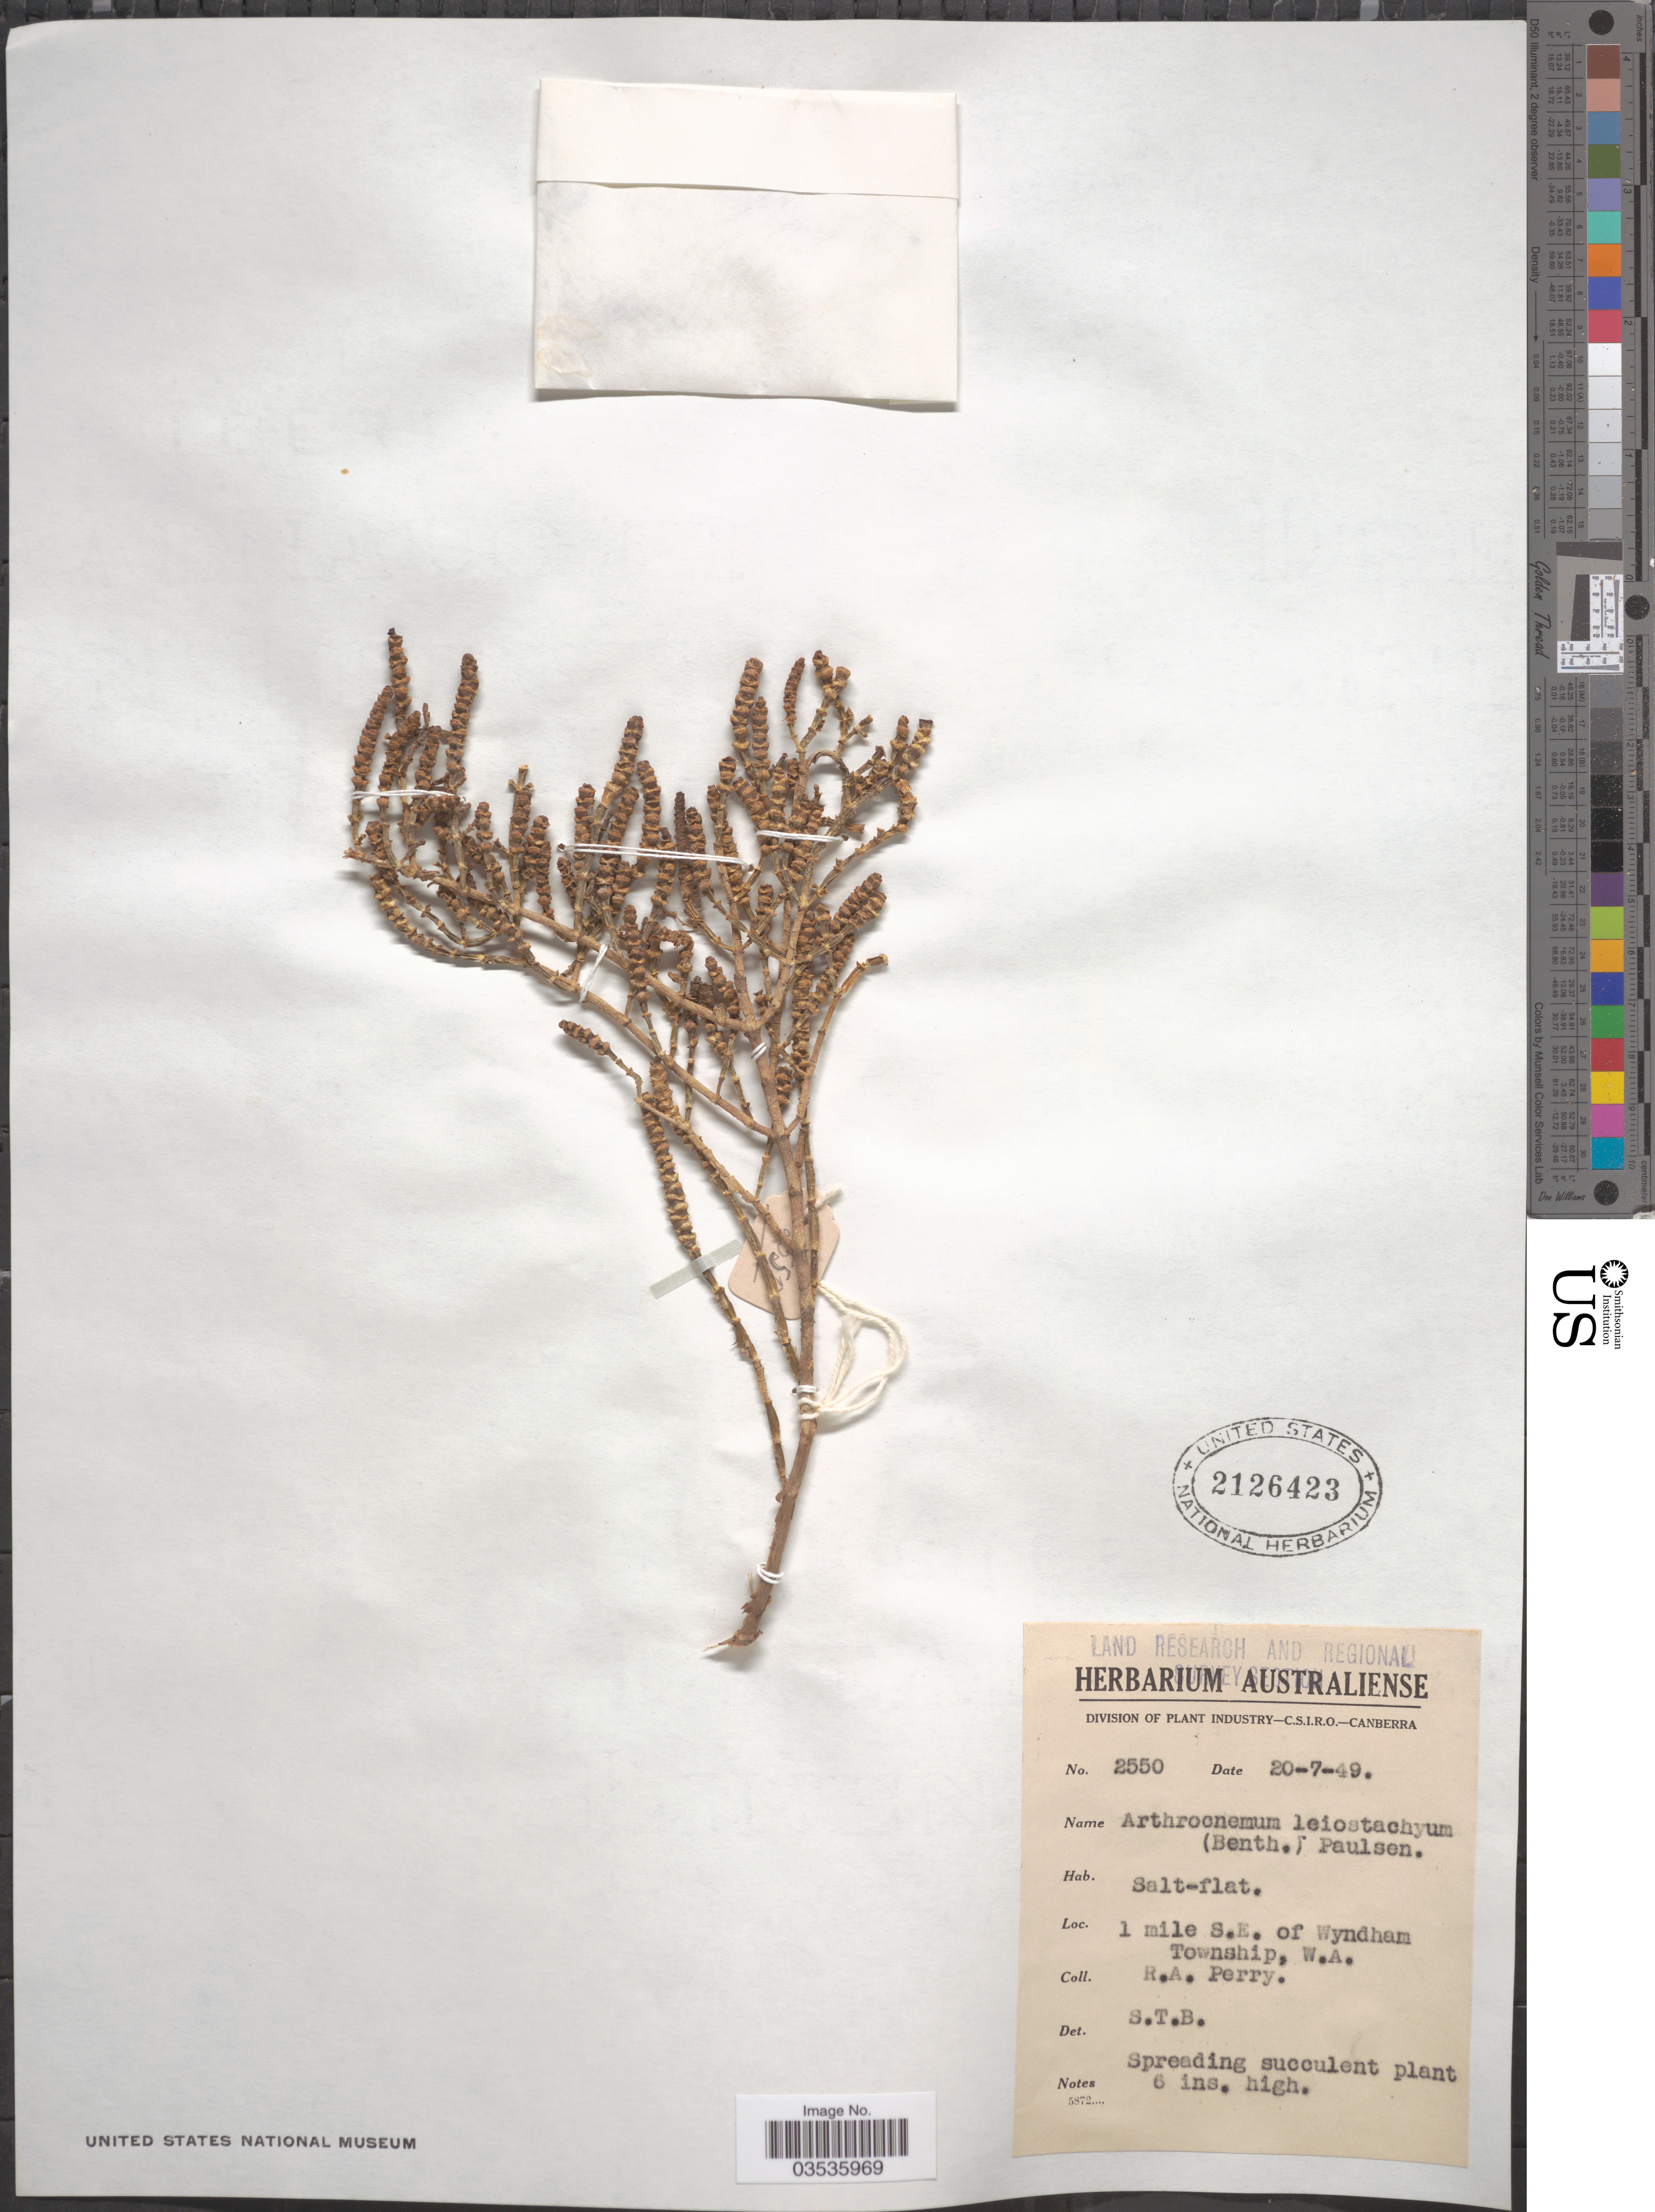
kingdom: Plantae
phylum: Tracheophyta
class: Magnoliopsida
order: Caryophyllales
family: Amaranthaceae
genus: Tecticornia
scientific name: Tecticornia indica subsp. julacea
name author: (Paul G. Wilson) K.A. Sheph. & Paul G. Wilson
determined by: Shepherd, Kelly Anne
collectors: Perry, R. A.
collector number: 2550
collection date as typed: Transcribed d/m/y: 20/7/49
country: Australia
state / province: Western Australia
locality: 1 mile S.E. of Wyndham Township.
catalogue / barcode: US 2126423